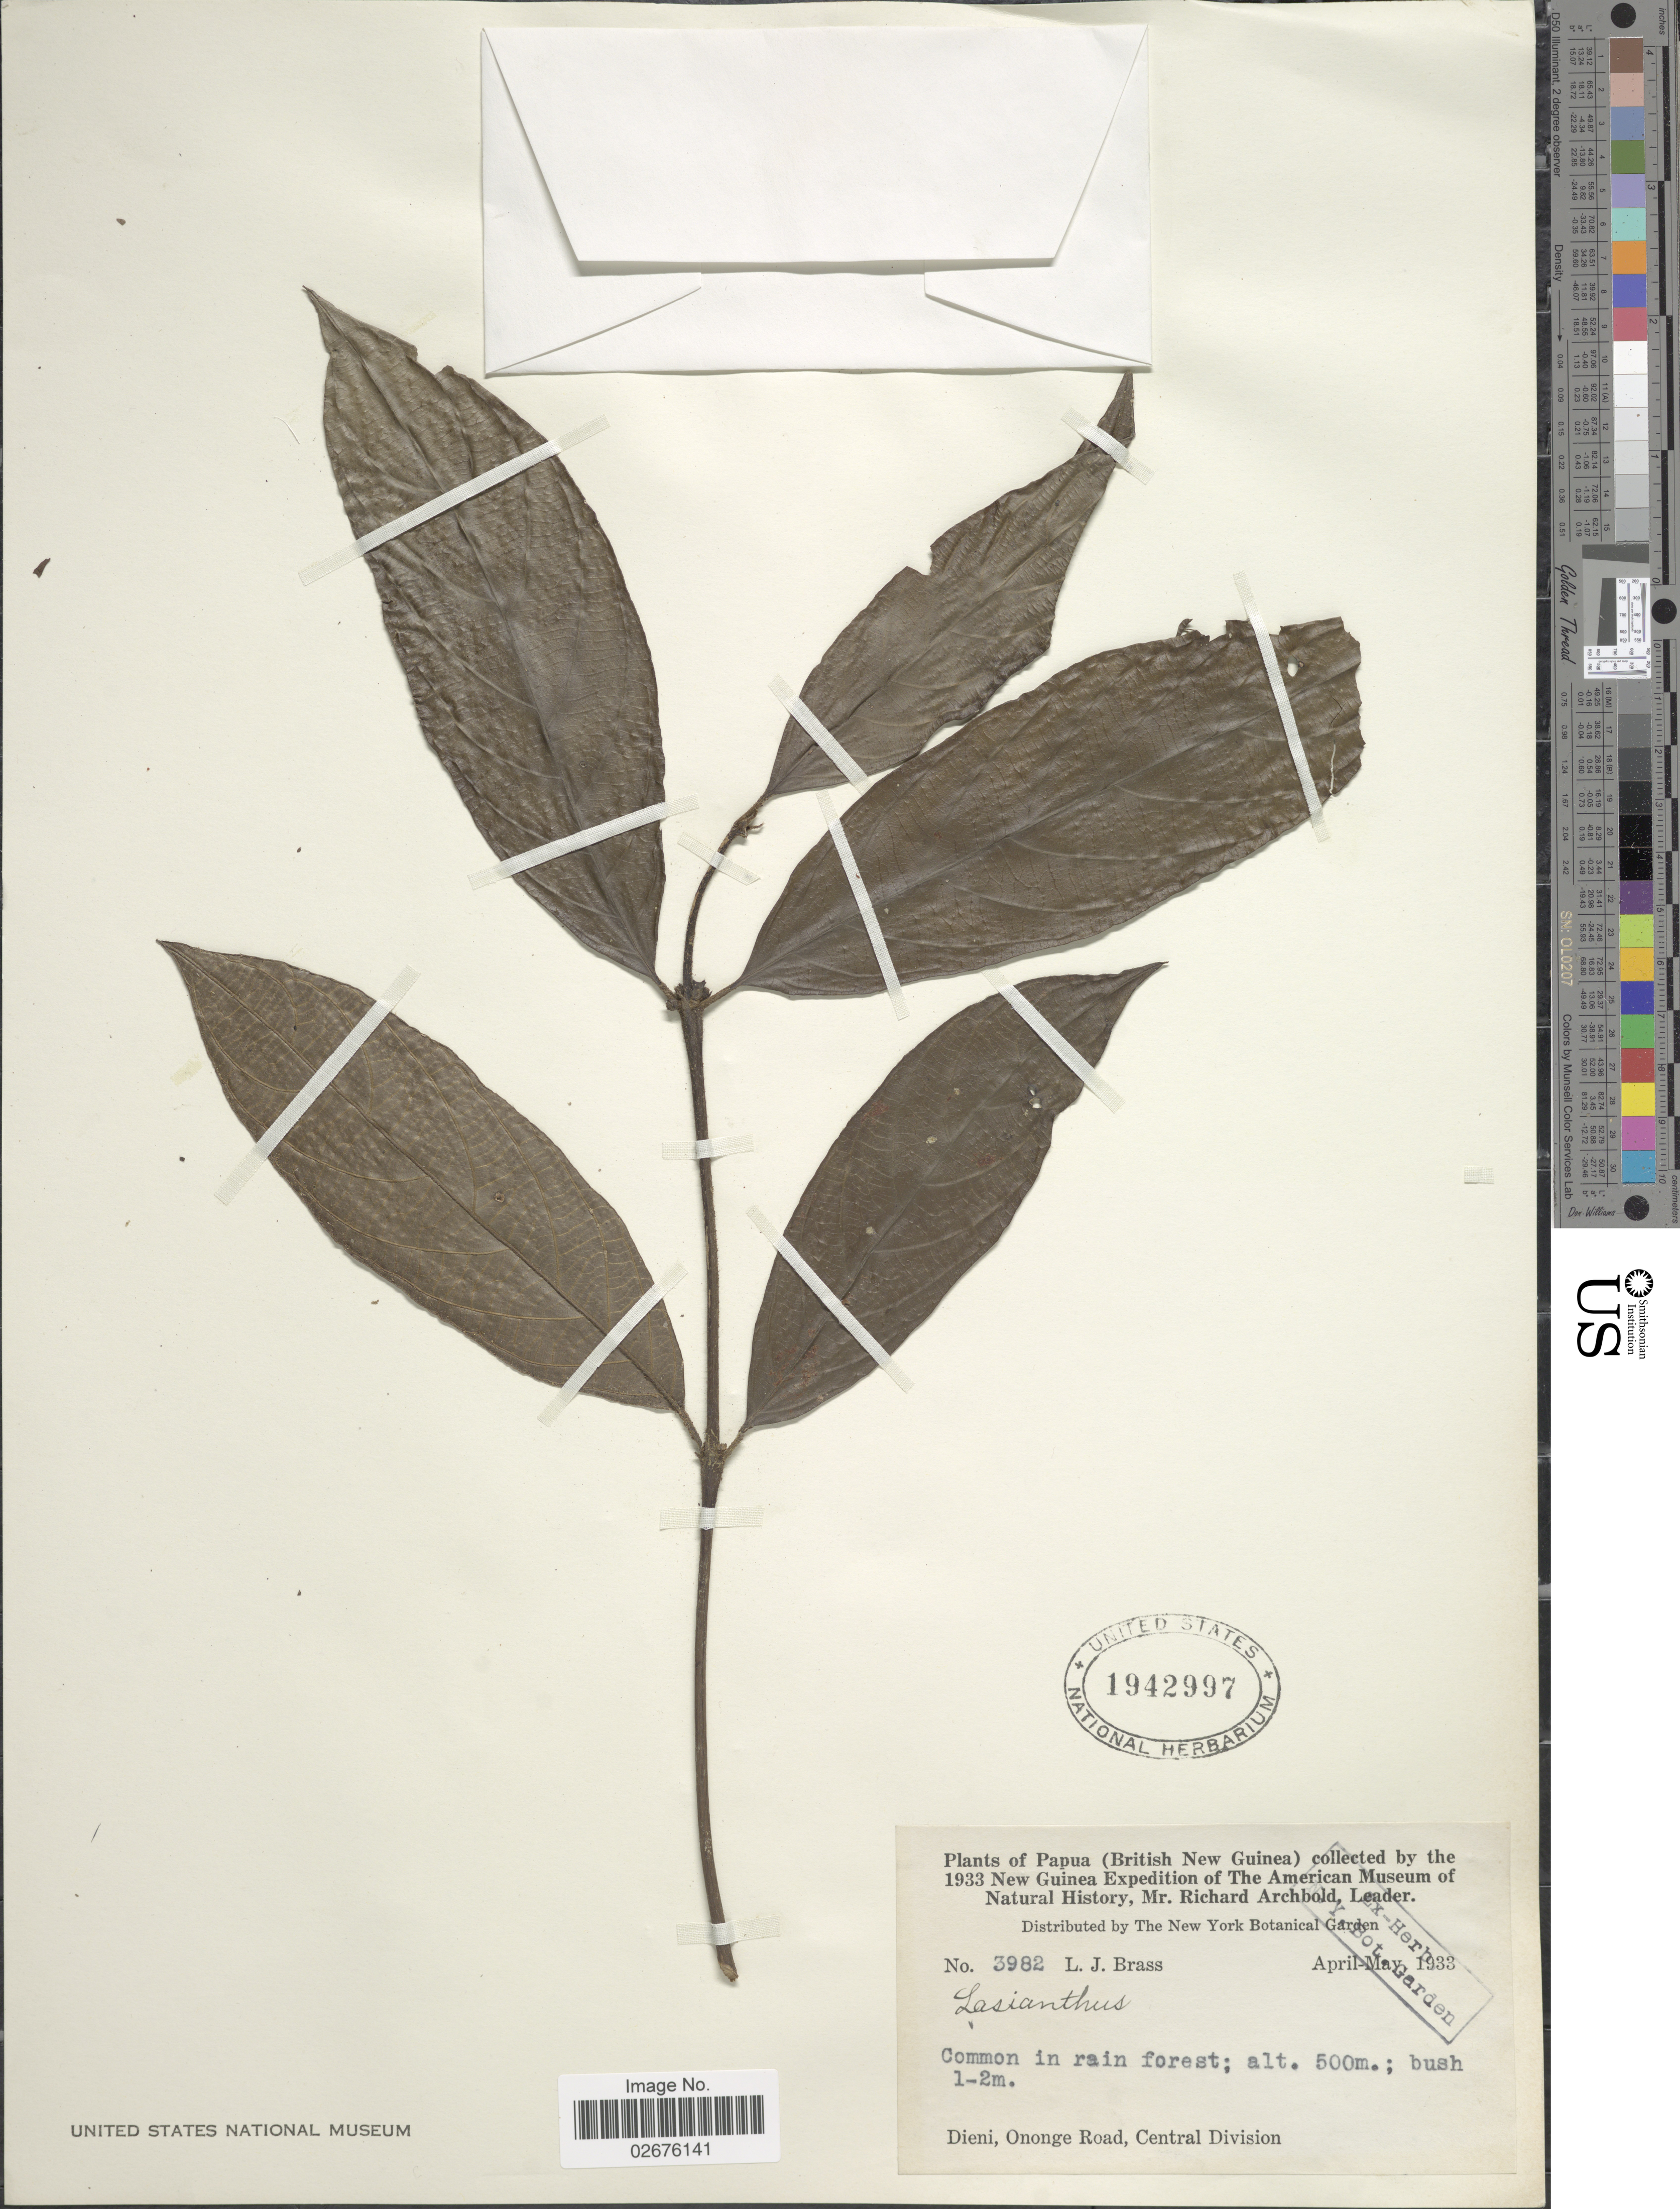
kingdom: Plantae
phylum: Tracheophyta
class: Magnoliopsida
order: Gentianales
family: Rubiaceae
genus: Lasianthus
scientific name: Lasianthus sp.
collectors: L. J. Brass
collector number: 3982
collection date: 1933-04/1933-05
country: Papua New Guinea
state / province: Central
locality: Dieni, Ononge Road, Central Division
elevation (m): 500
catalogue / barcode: US 1942997